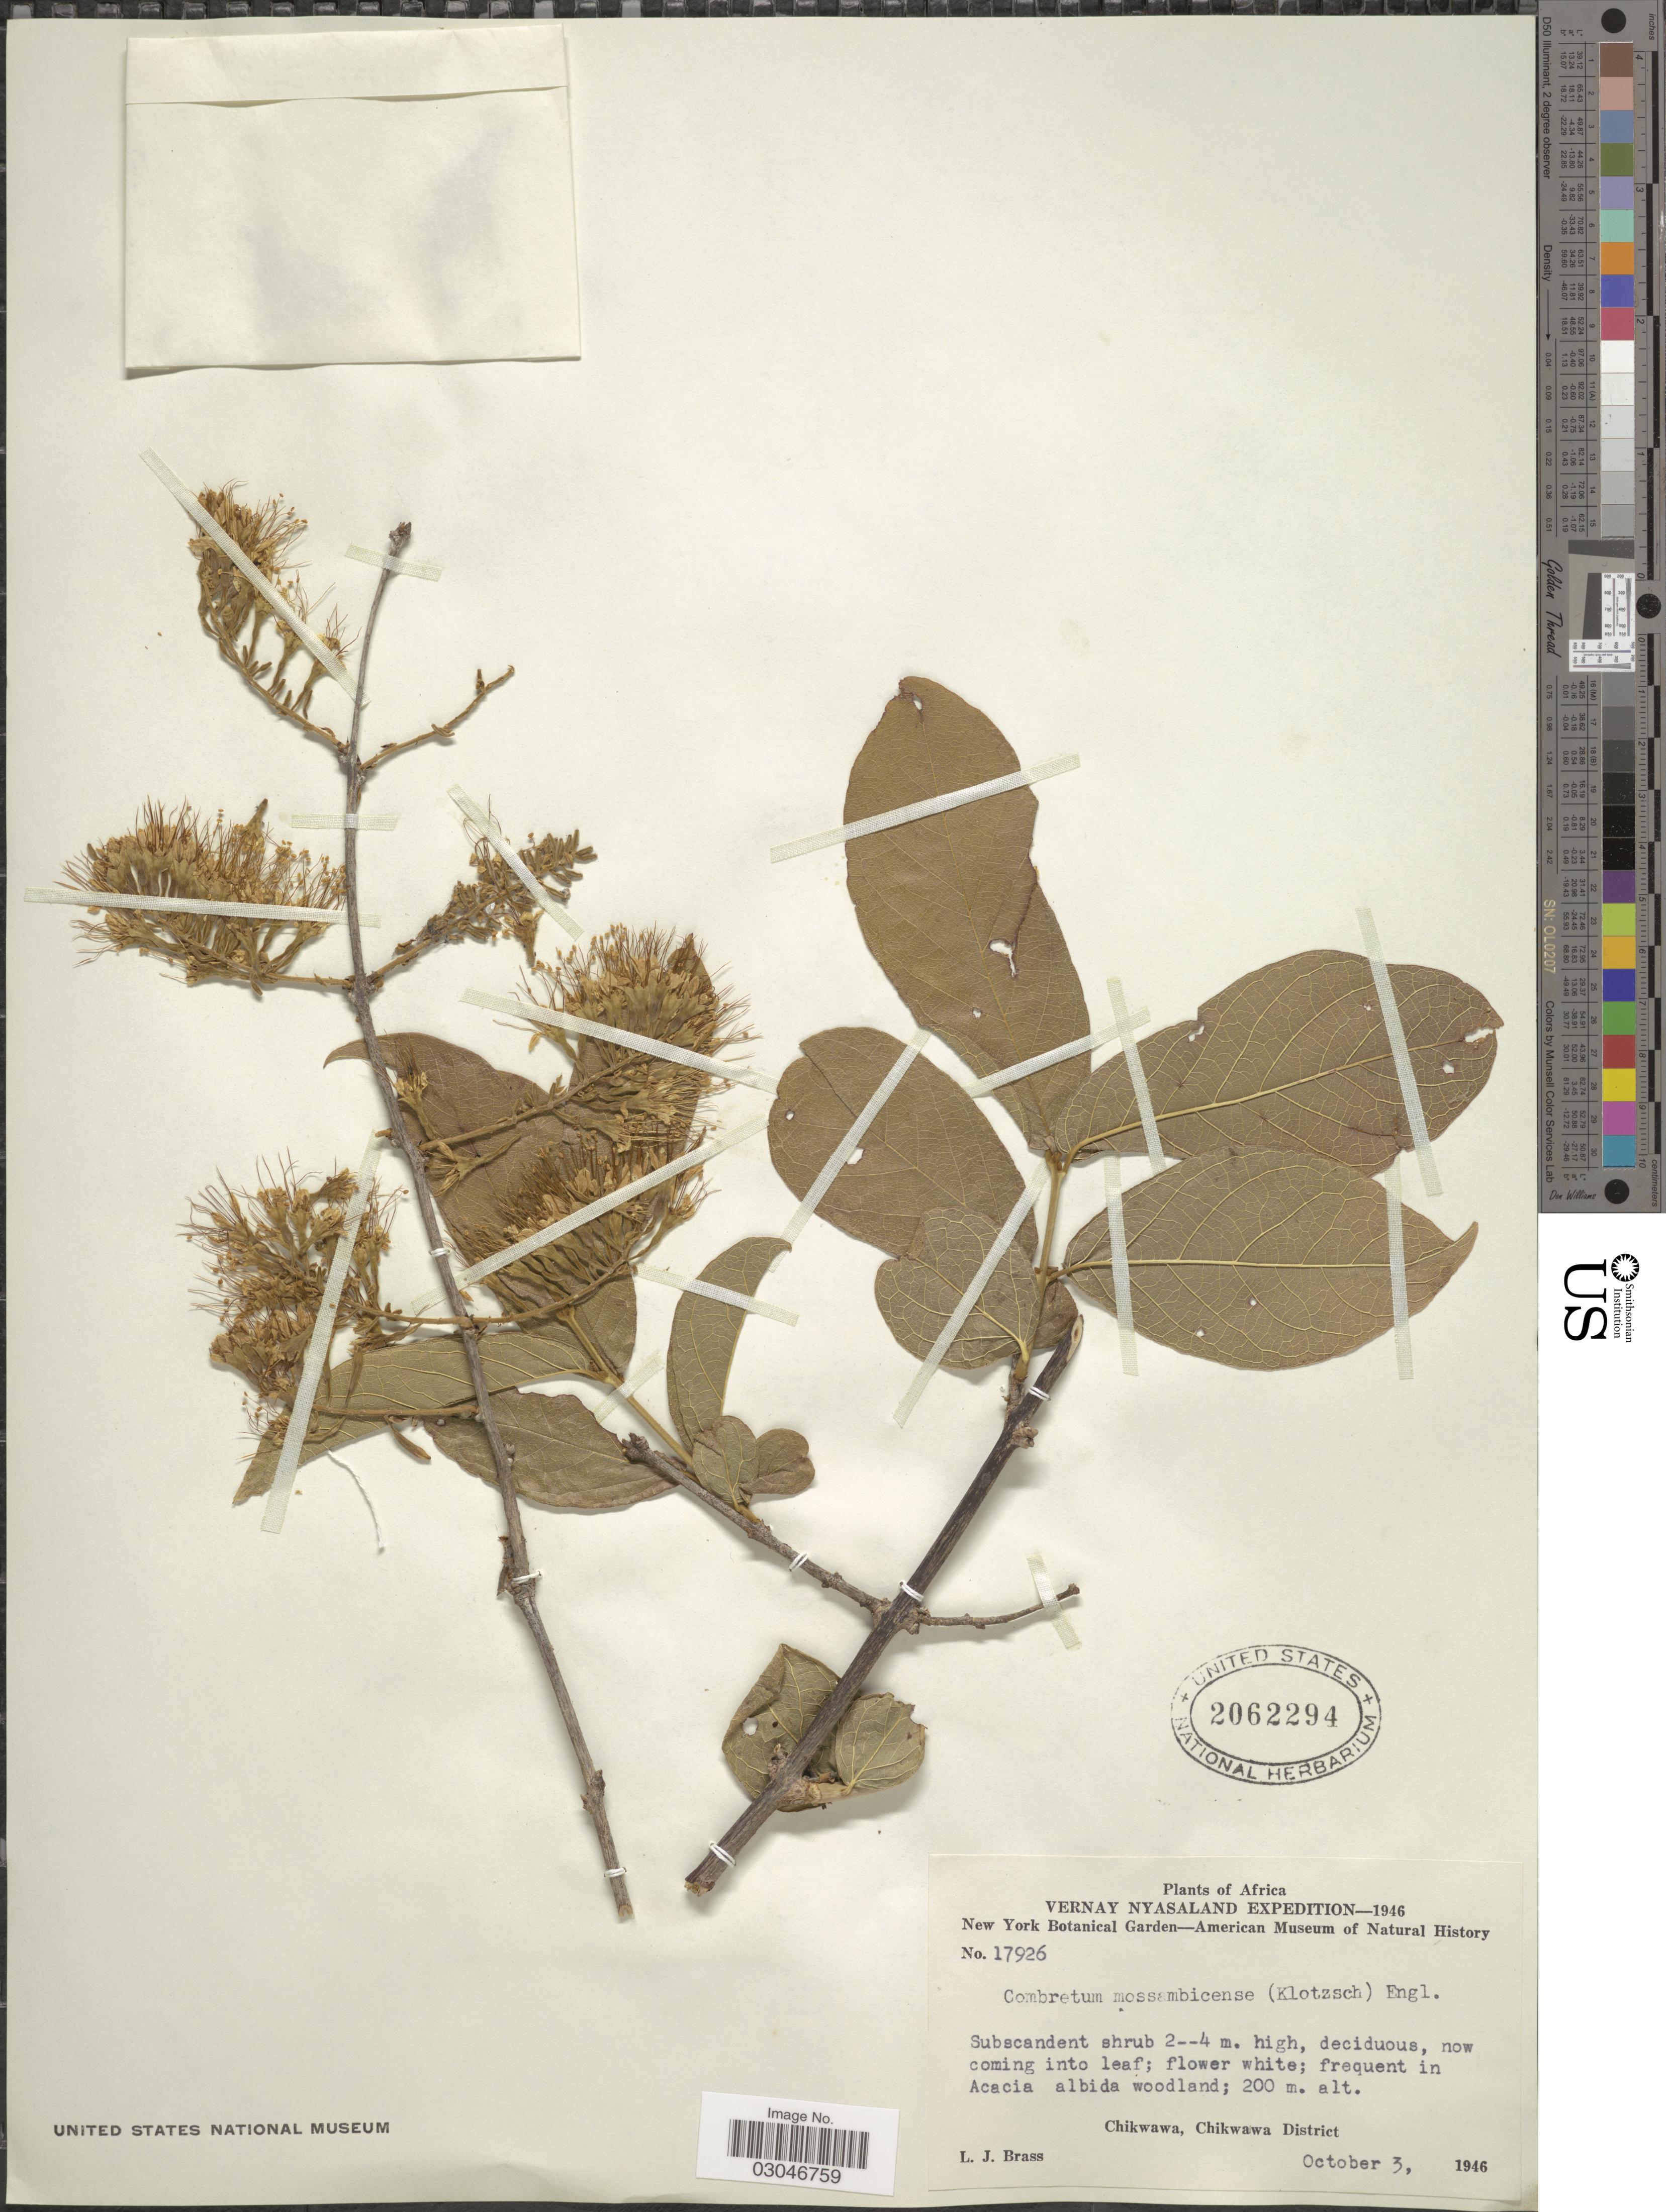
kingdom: Plantae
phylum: Tracheophyta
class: Magnoliopsida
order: Myrtales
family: Combretaceae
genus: Combretum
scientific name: Combretum mossambicense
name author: (Klotzsch) Engl.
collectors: L. J. Brass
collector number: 17926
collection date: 1946-10-03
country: Malawi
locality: Vernay Nyasaland. Chikwawa, Chikwawa District.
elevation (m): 200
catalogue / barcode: US 2062294